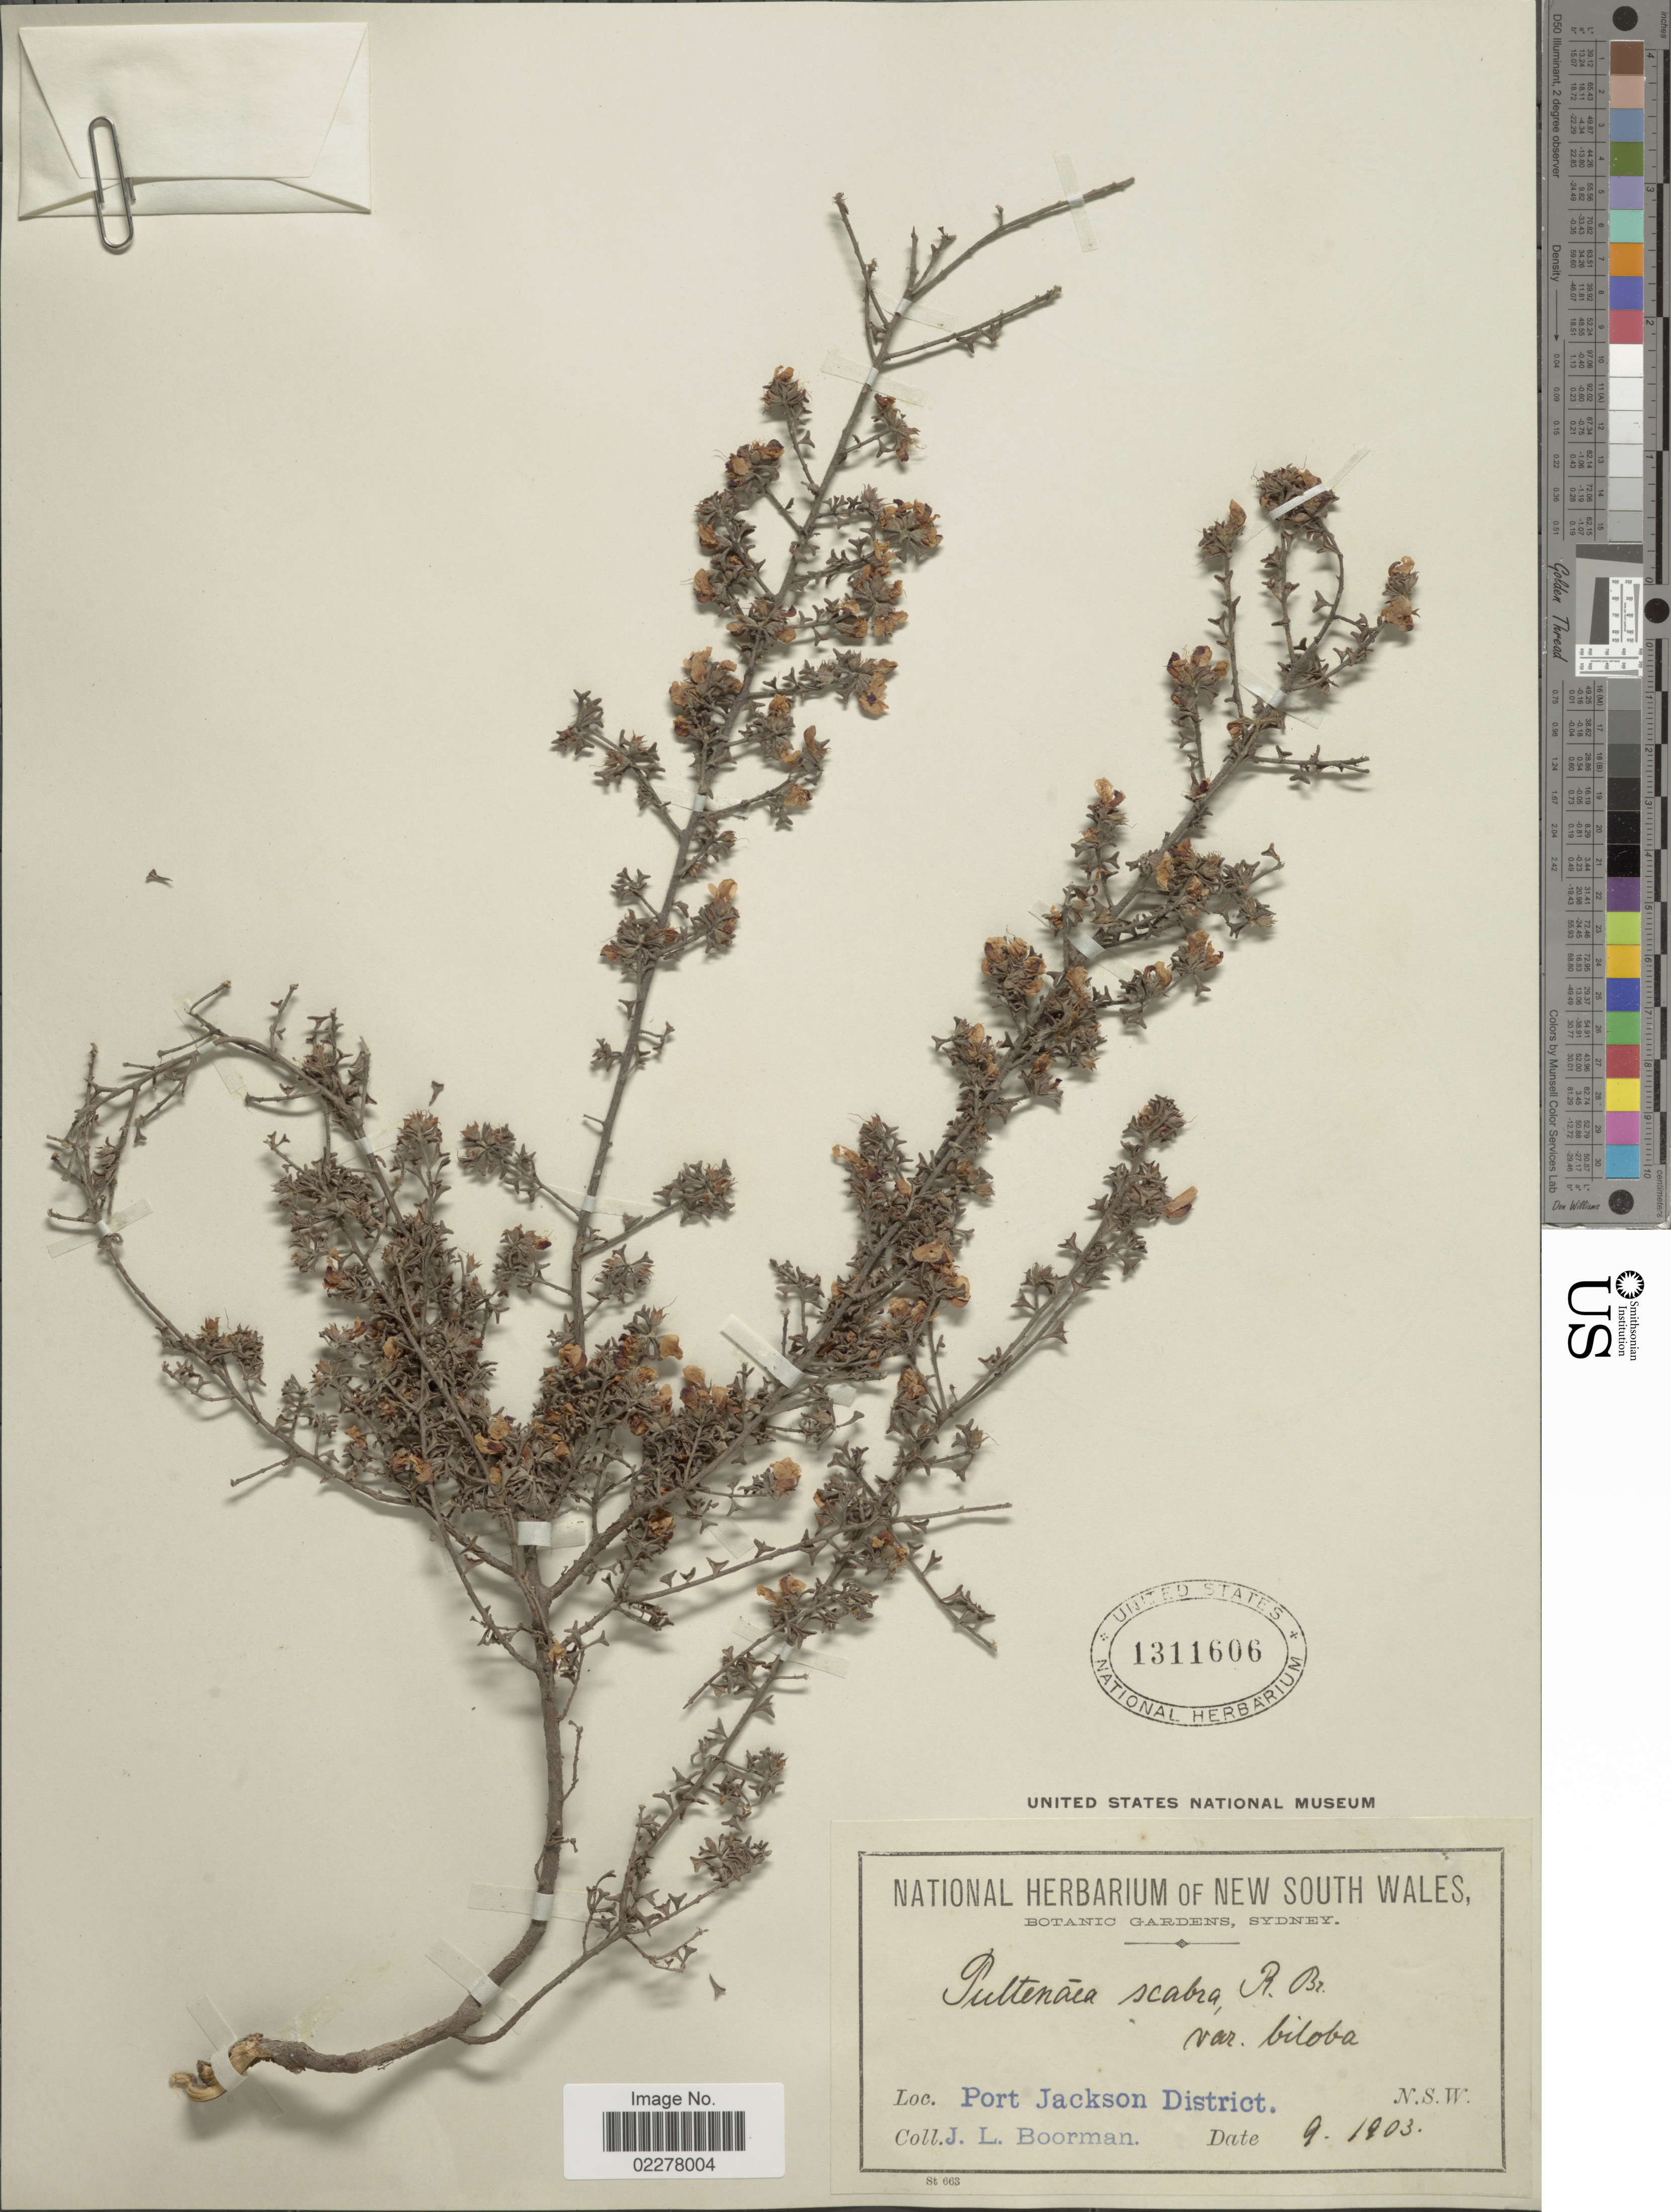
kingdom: Plantae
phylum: Tracheophyta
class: Magnoliopsida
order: Fabales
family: Fabaceae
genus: Pultenaea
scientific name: Pultenaea scabra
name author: R. Br.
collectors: J. Boorman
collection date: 1903-09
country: Australia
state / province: New South Wales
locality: Port Jackson District. N.S.W.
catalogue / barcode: US 1311606